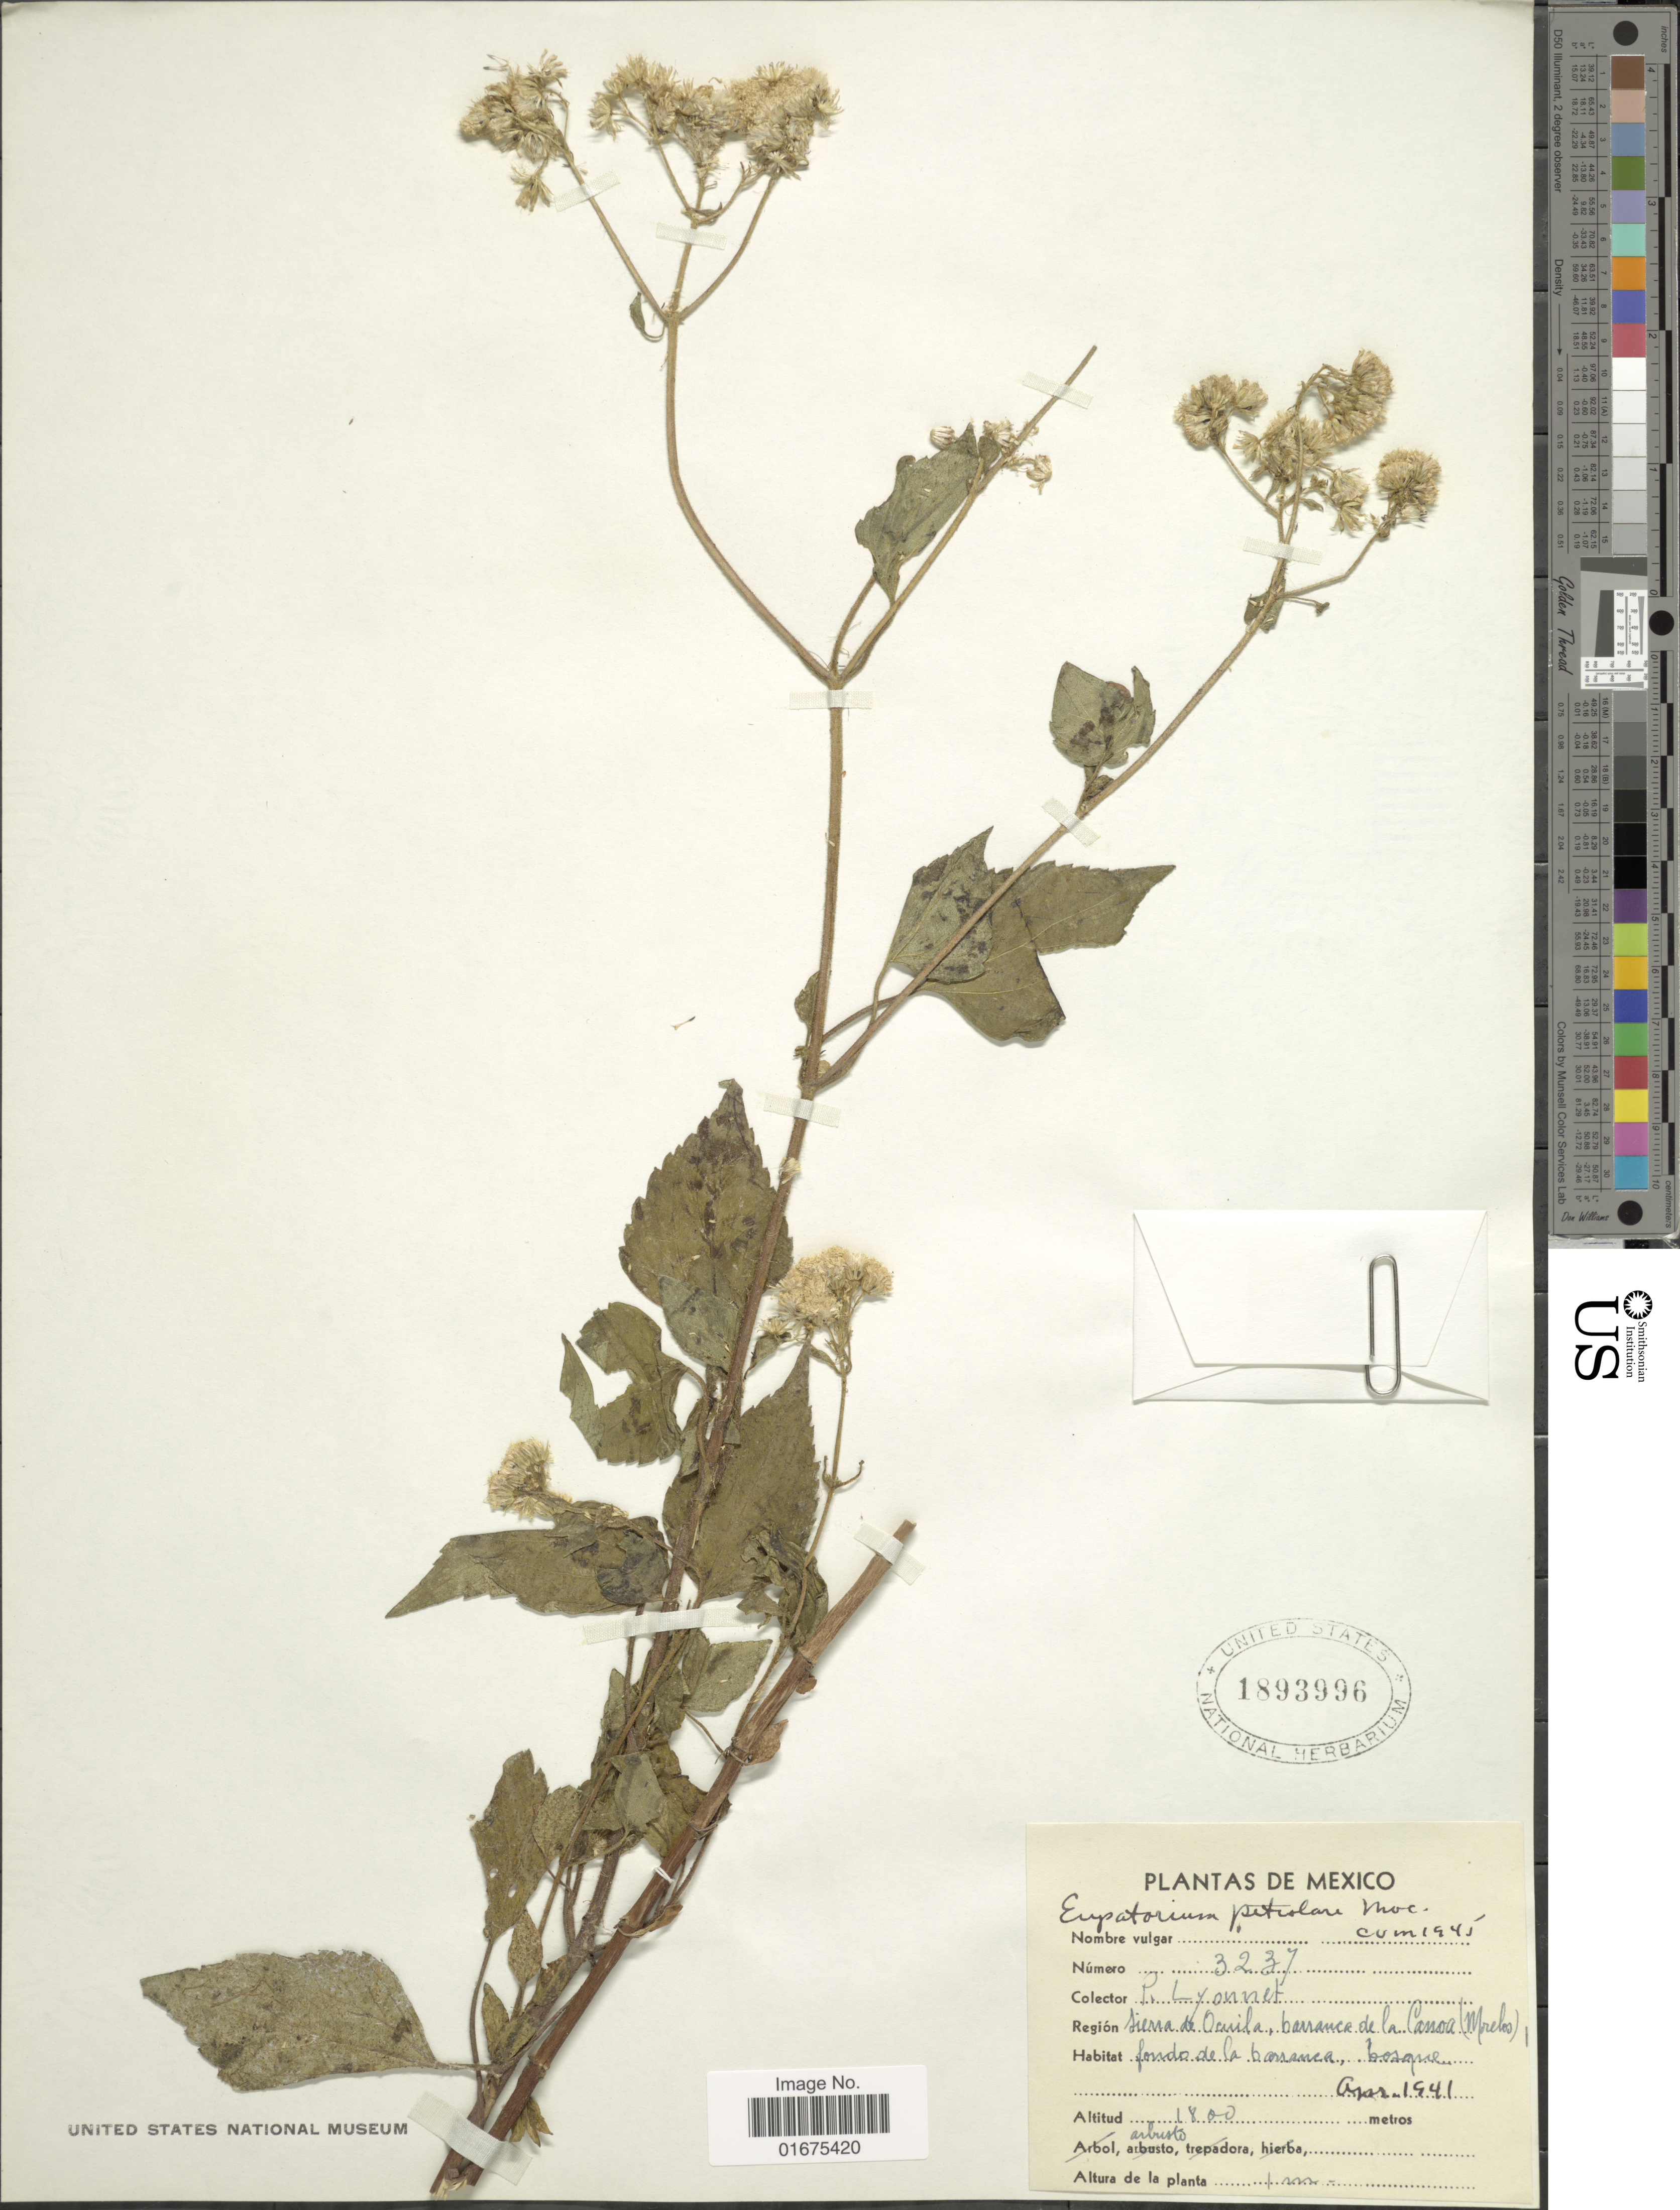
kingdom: Plantae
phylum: Tracheophyta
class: Magnoliopsida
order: Asterales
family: Asteraceae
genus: Ageratina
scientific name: Ageratina adenophora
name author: (Spreng.) R.M. King & H. Rob.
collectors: P. Lyonnet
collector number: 3237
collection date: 1941-04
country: Mexico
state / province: Morelos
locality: Sierra de Ocuila, barranca de la Canoa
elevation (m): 1800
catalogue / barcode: US 1893996